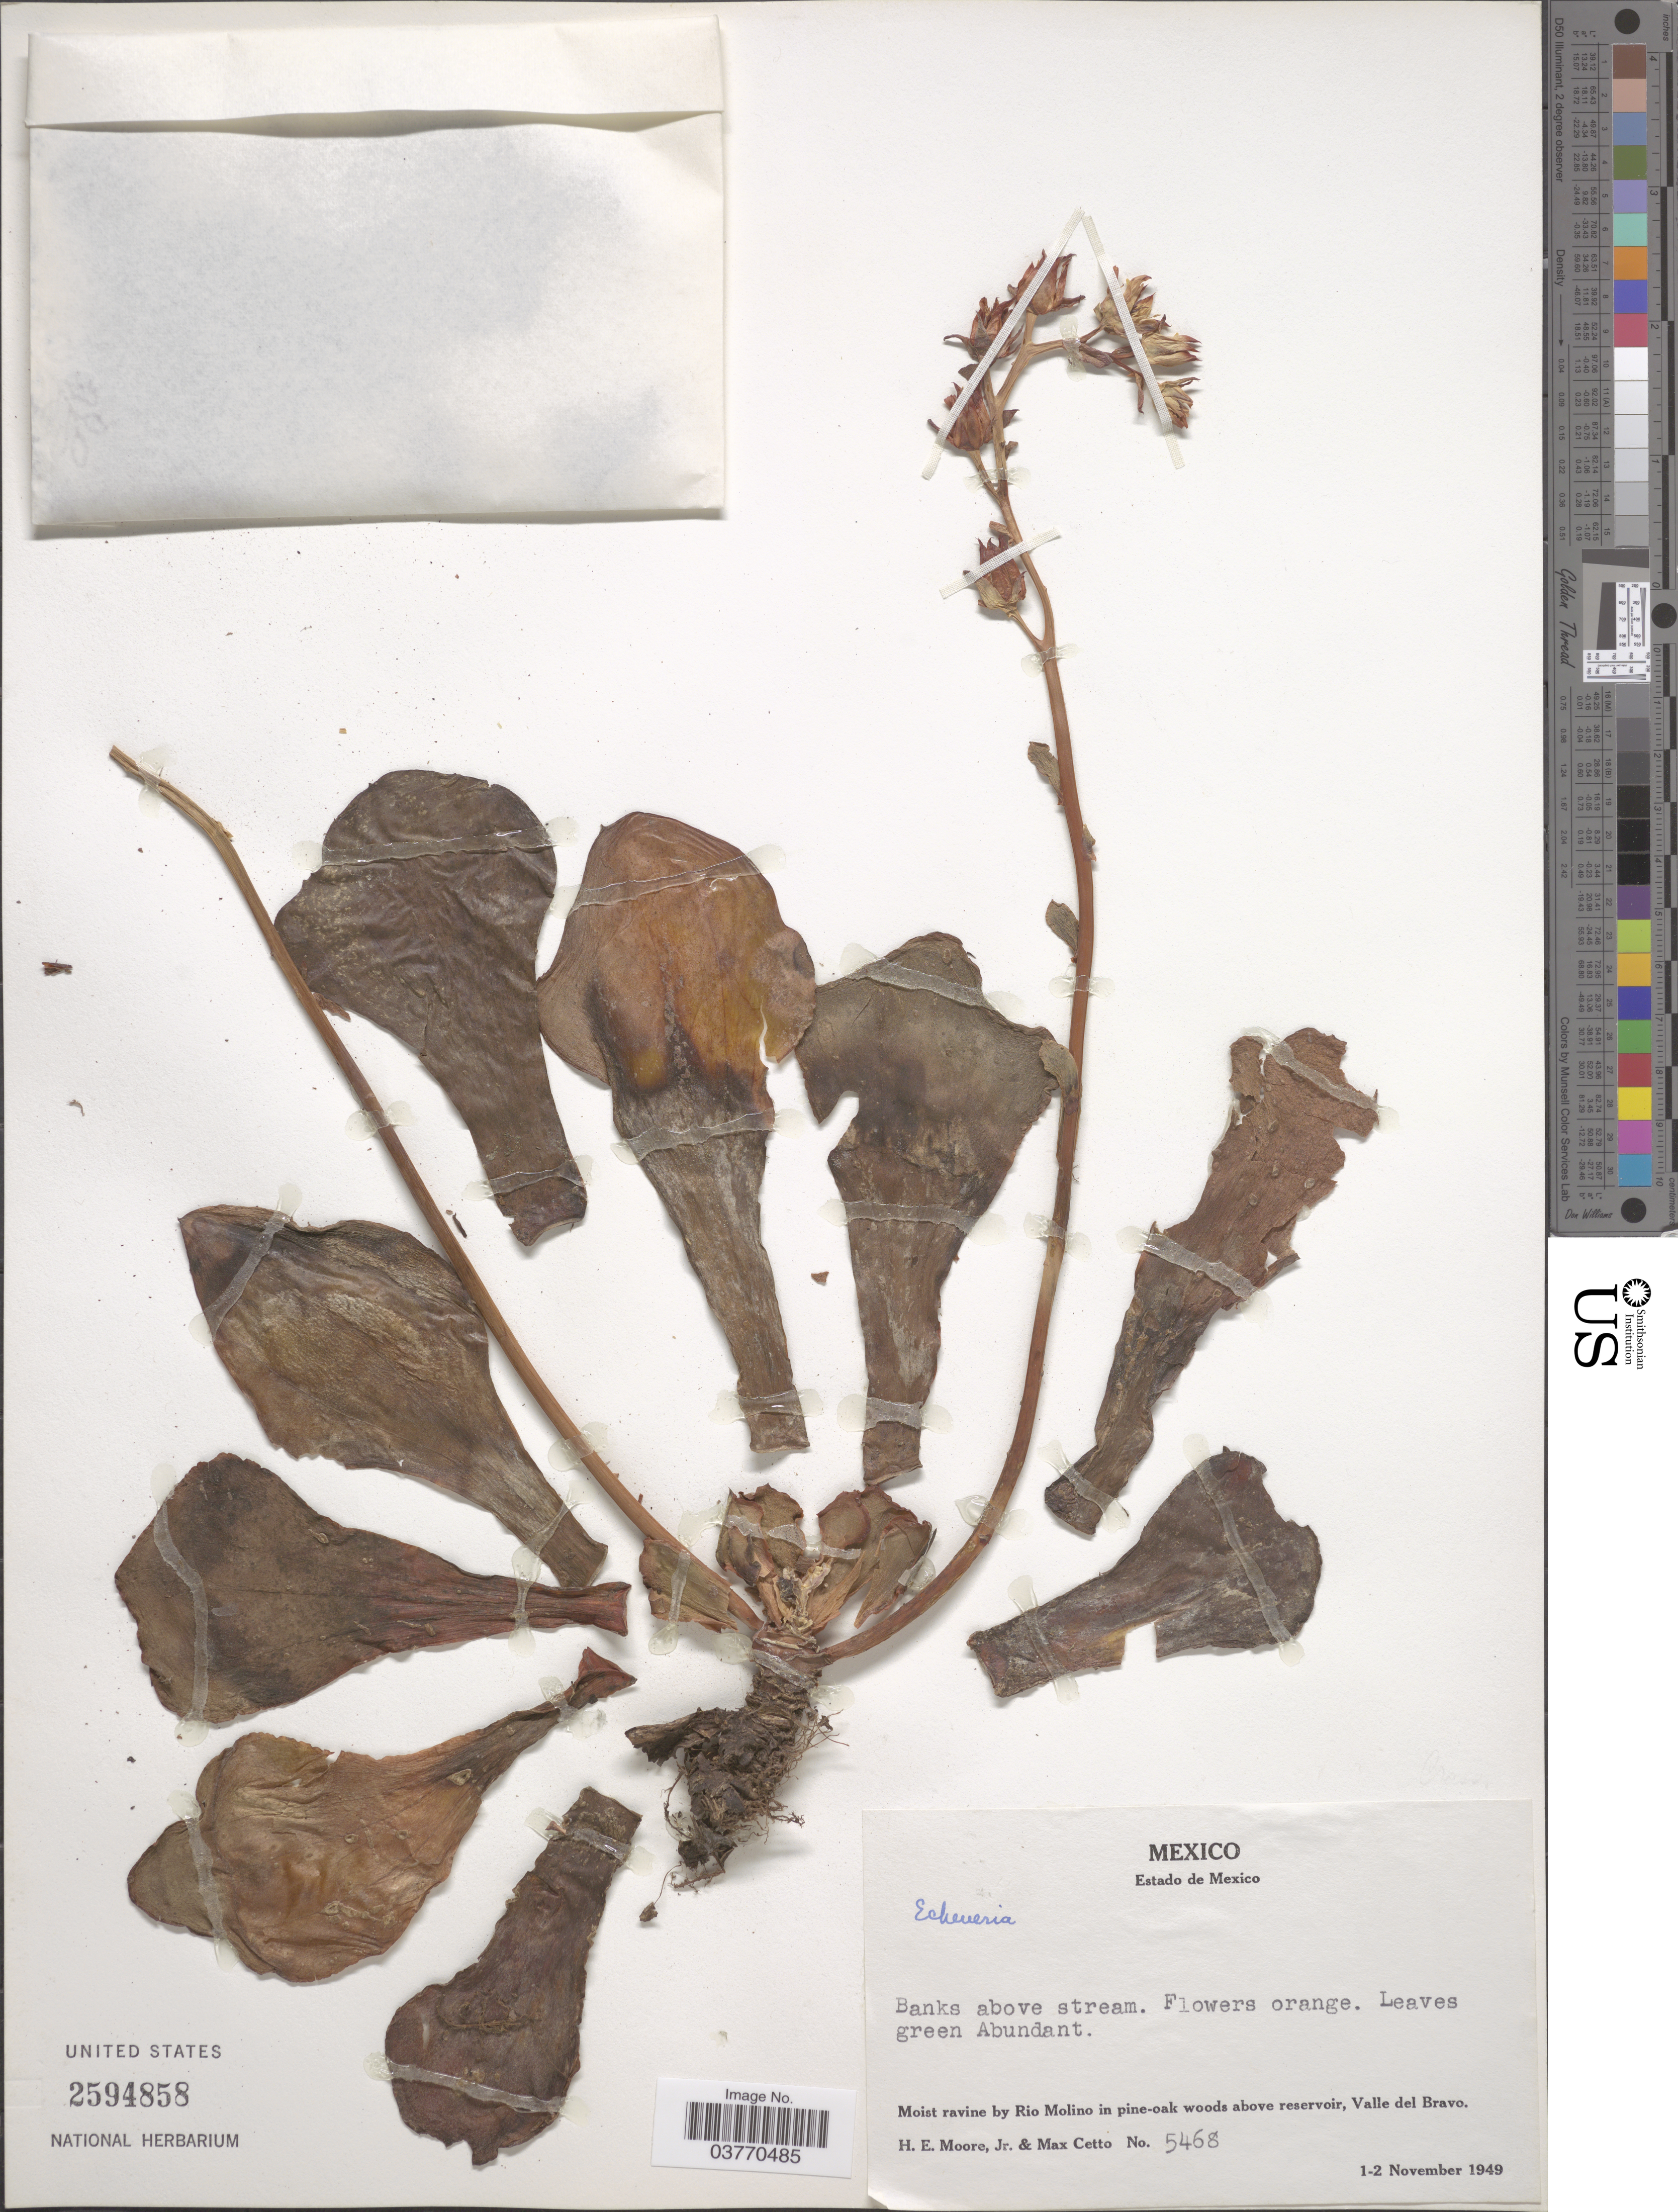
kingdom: Plantae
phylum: Tracheophyta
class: Magnoliopsida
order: Saxifragales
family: Crassulaceae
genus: Echeveria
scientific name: Echeveria sp.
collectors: H. Moore & M. Cetto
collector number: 5468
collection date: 1949-11-01/1949-11-02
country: Mexico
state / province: México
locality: Estado de Mexico. Moist ravine by Rio Molino in pine-oak woods above reservoir, Valle del Bravo.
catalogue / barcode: US 2594858